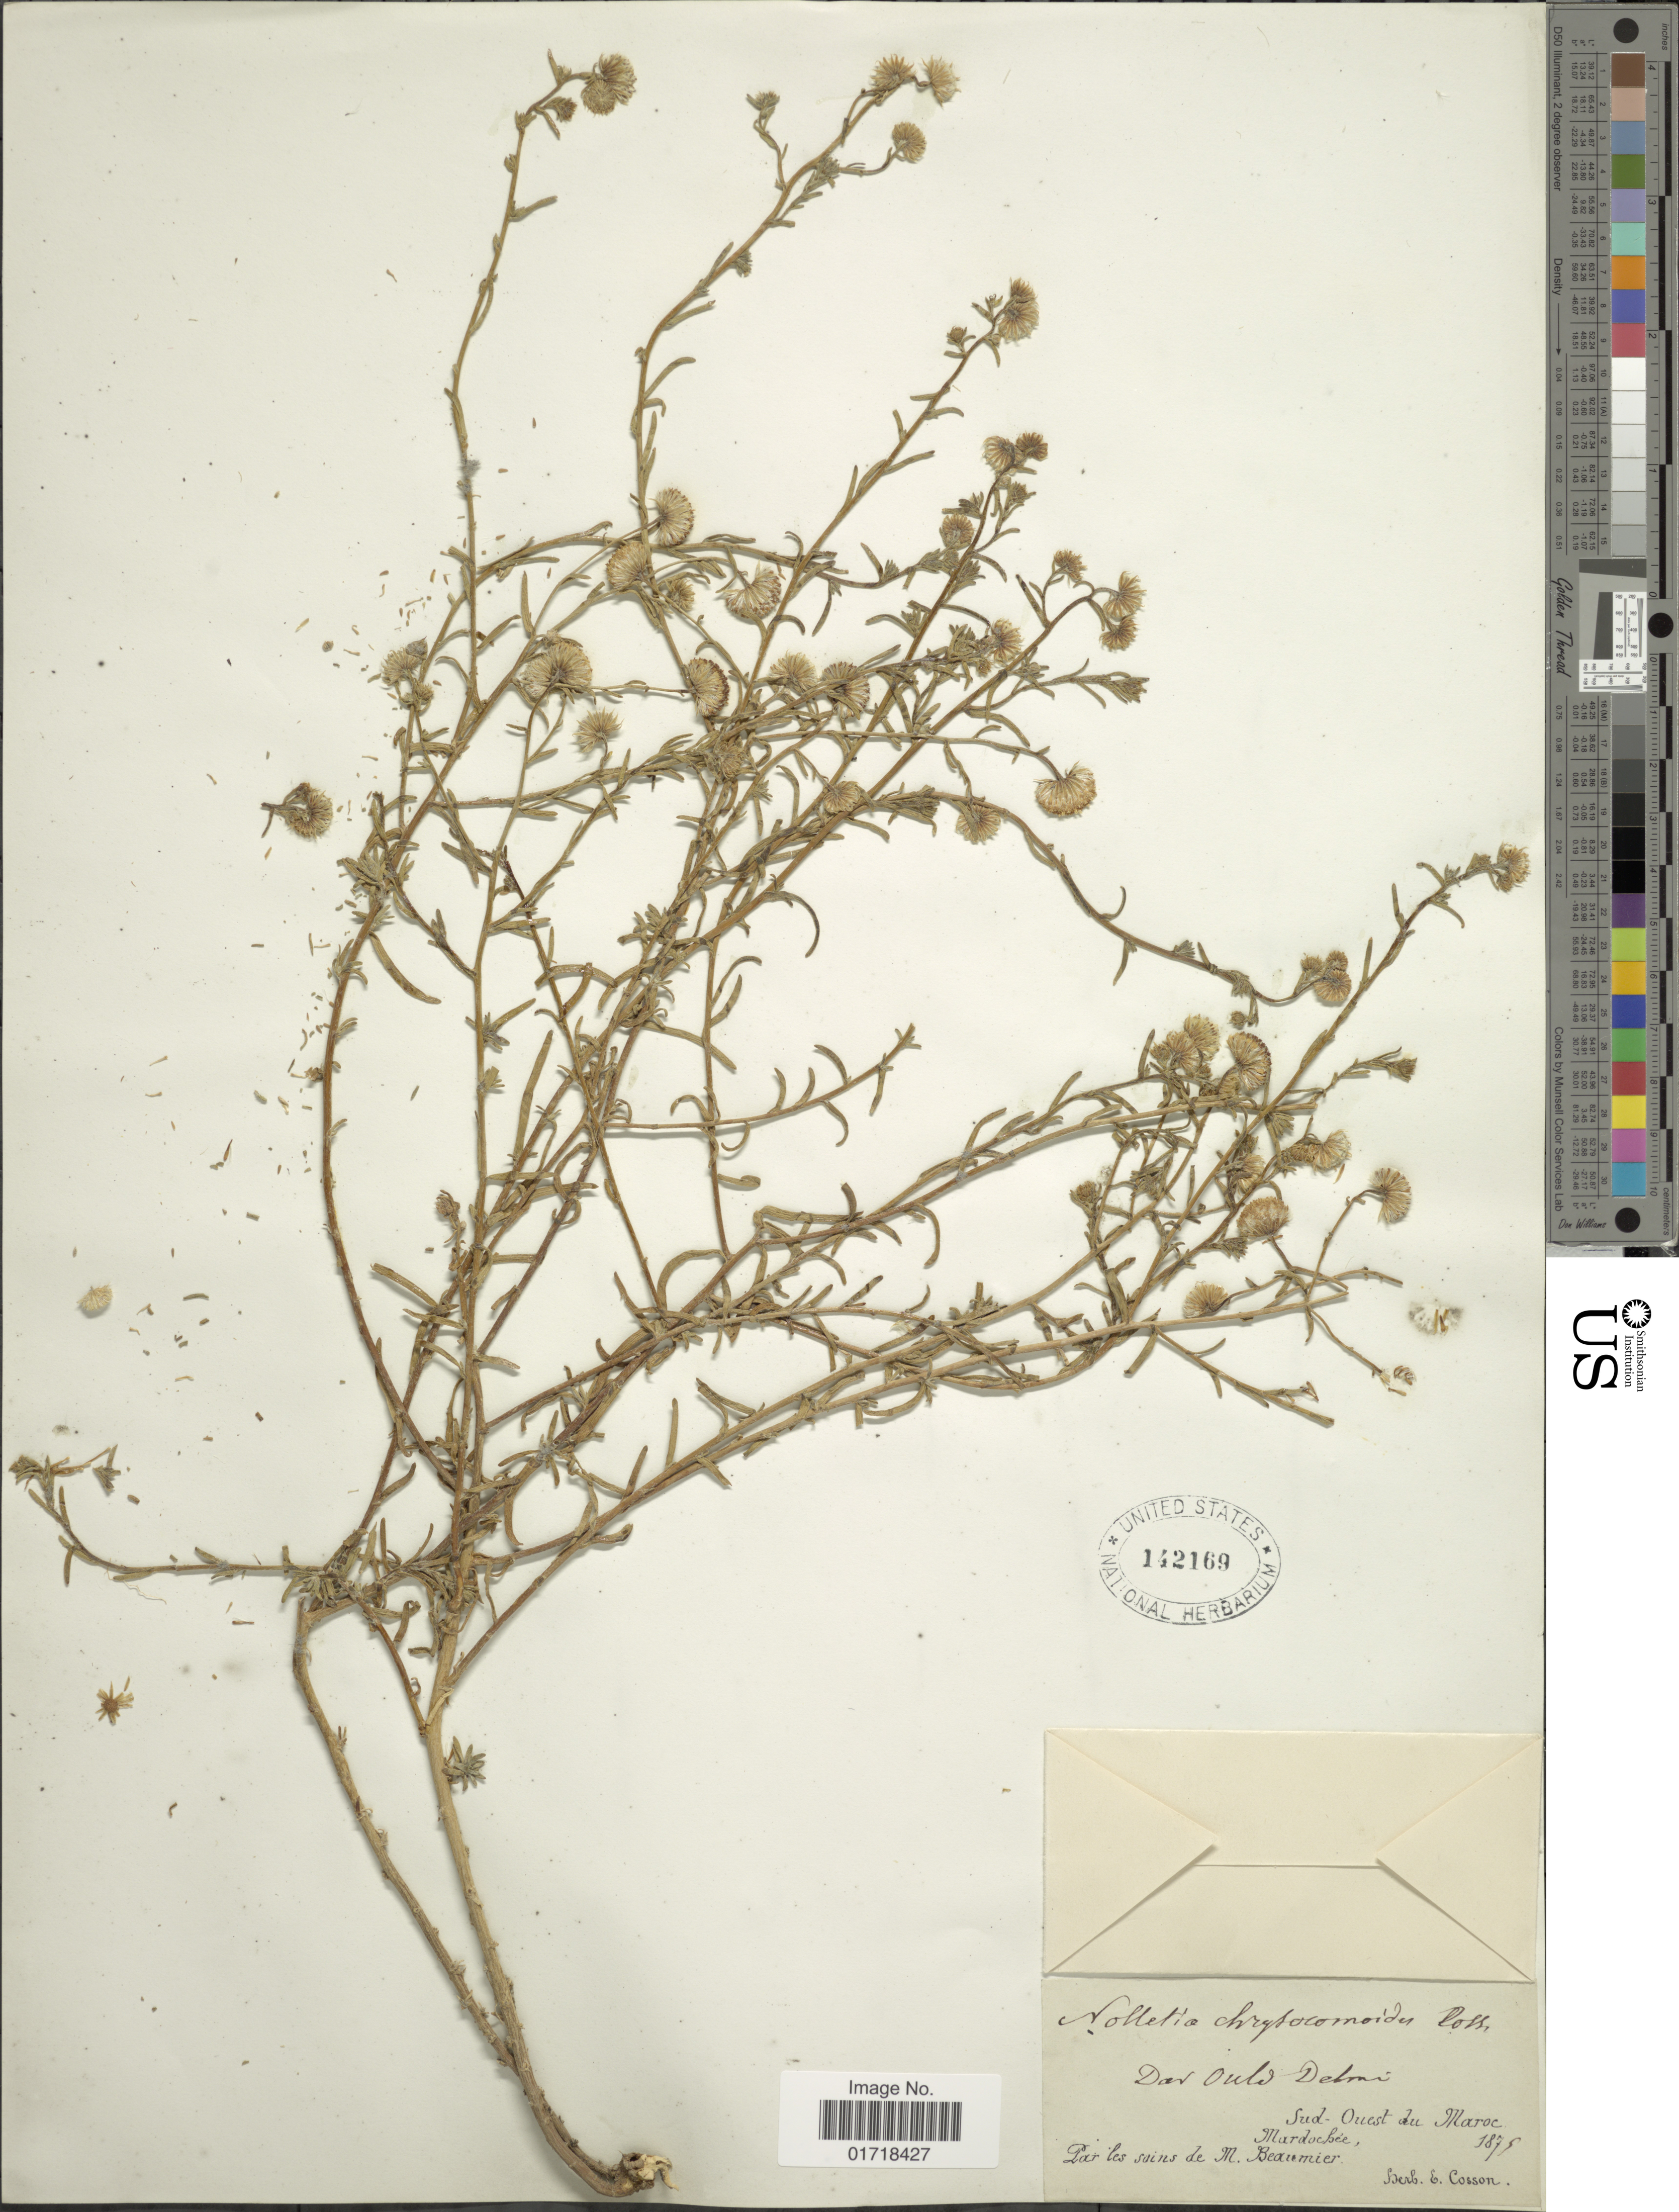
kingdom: Plantae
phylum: Tracheophyta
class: Magnoliopsida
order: Asterales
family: Asteraceae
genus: Nolletia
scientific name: Nolletia chrysocomoides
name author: (Desf.) Cass.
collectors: ex herb. Cosson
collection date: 1875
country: Morocco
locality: Sud - Ouest du Maroc, Mardochee, par les soins de M.Beaumier.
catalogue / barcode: US 142169